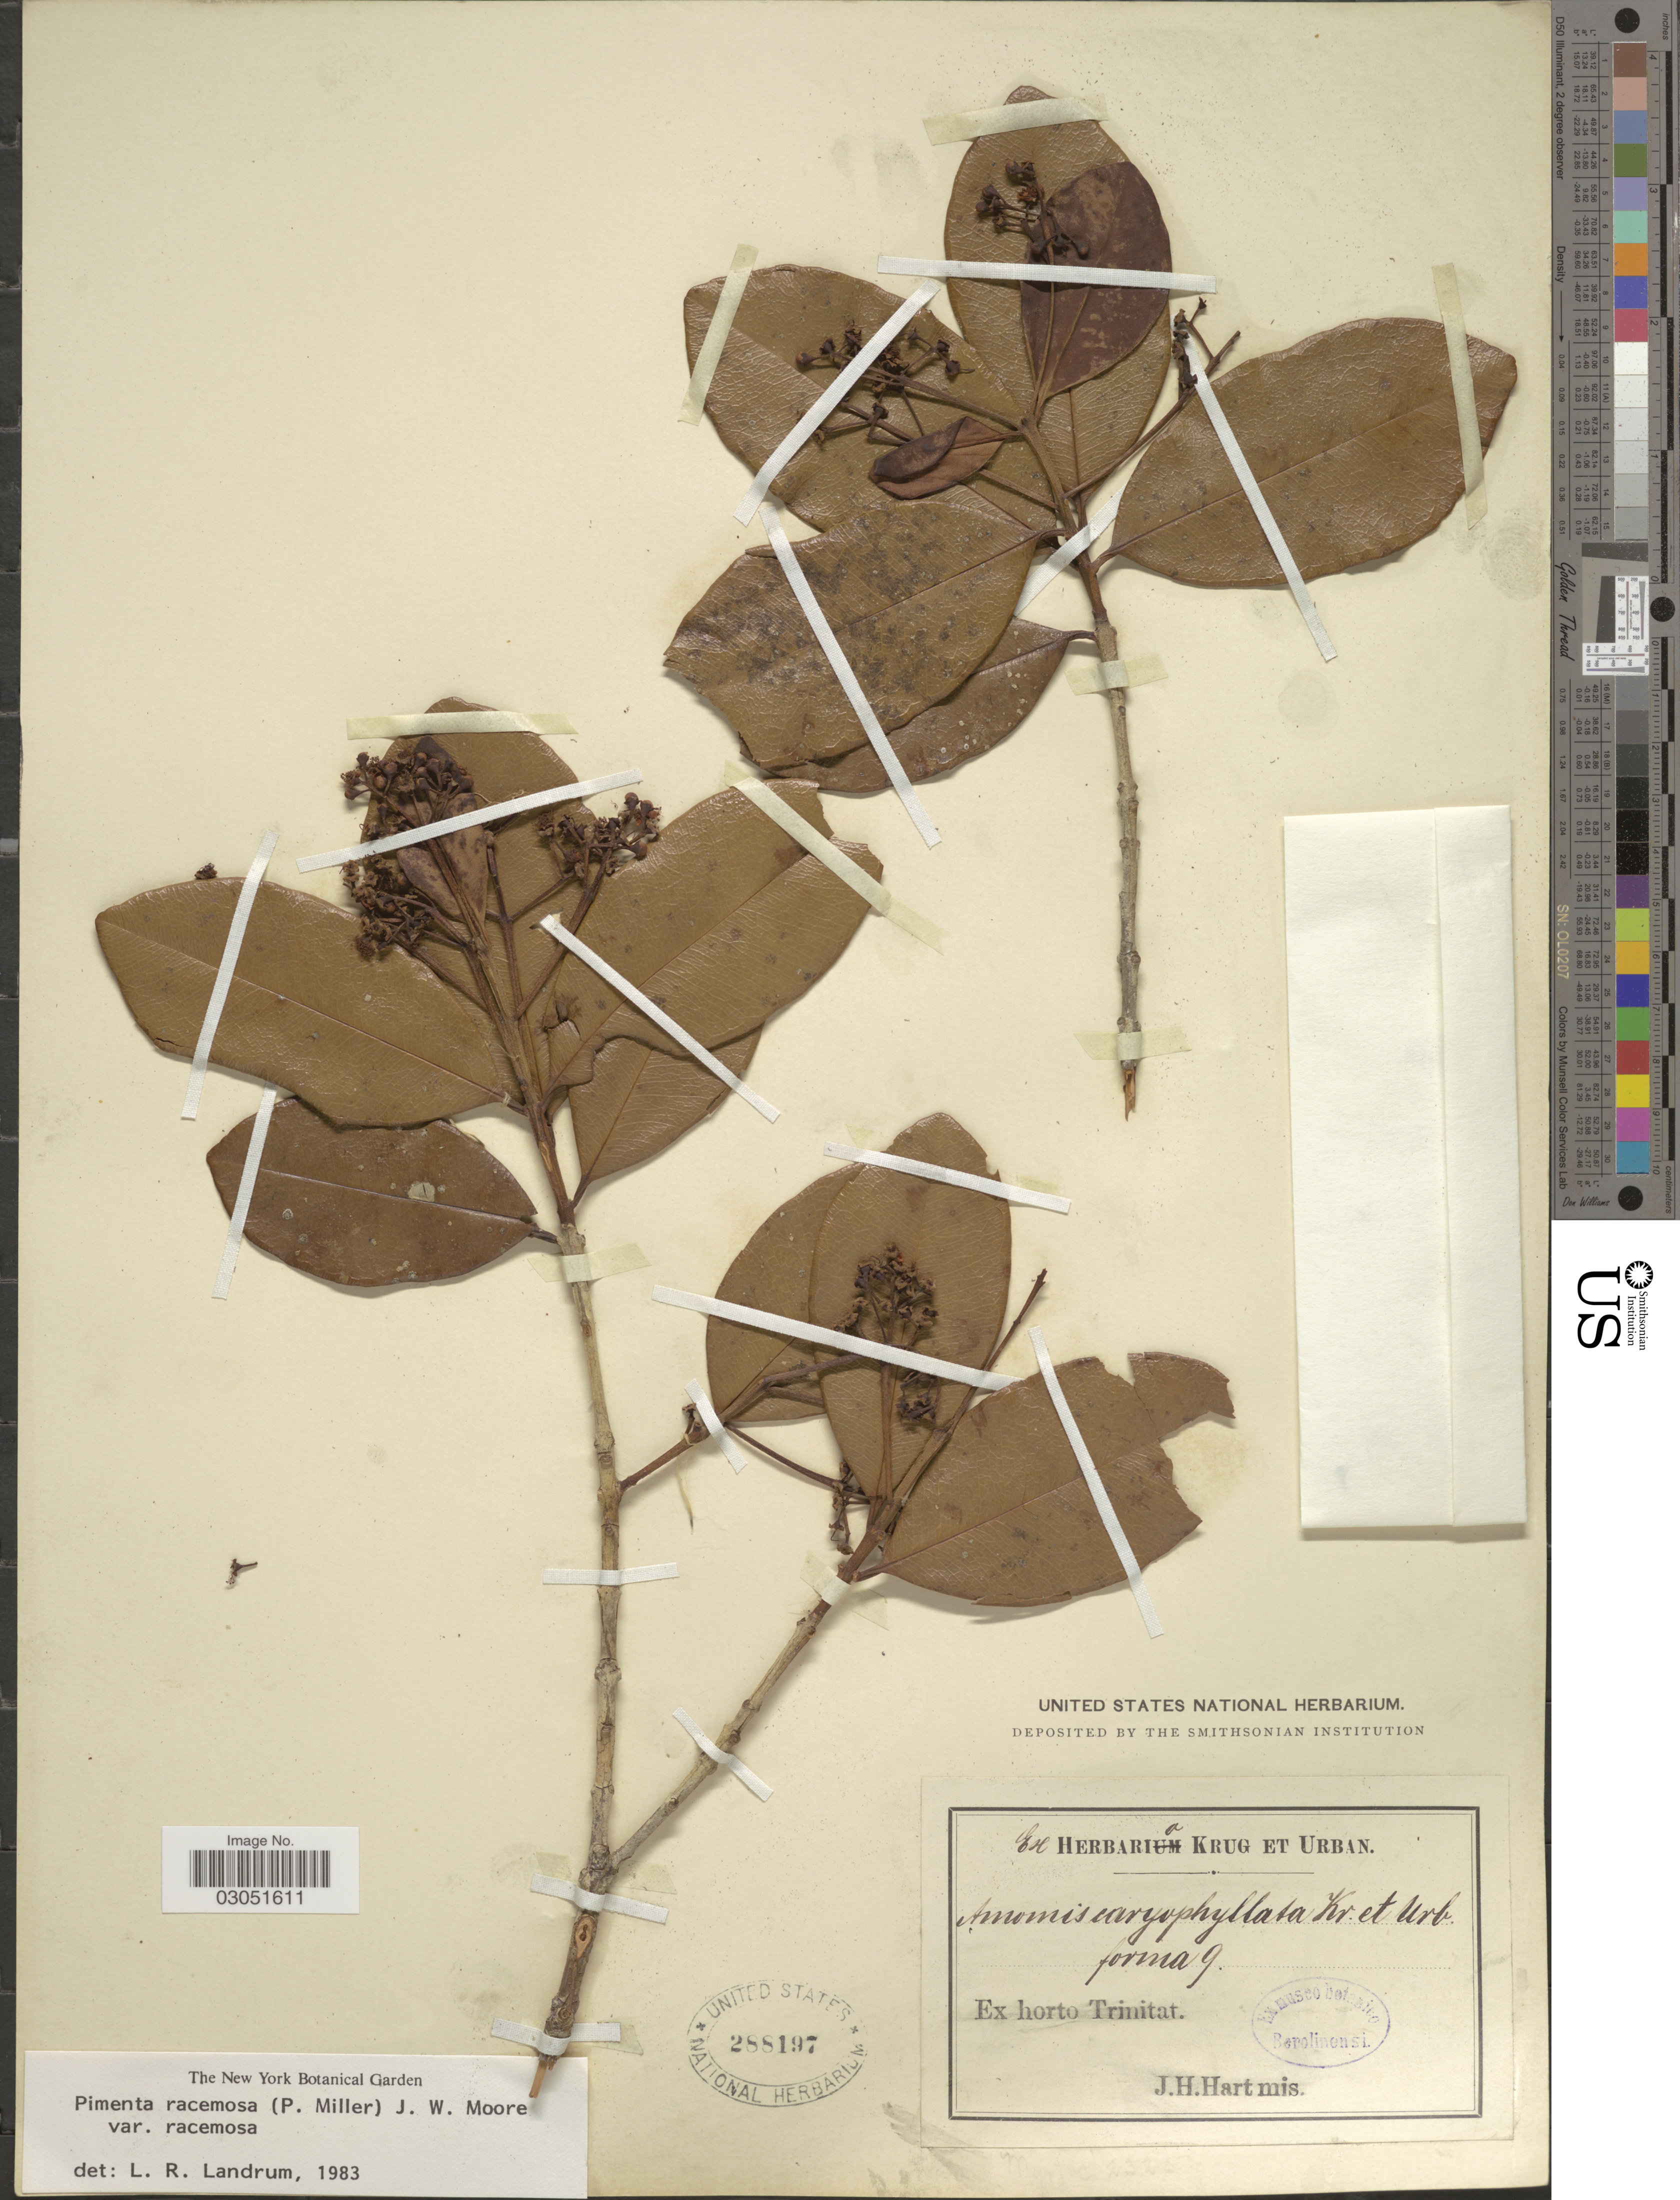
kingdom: Plantae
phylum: Tracheophyta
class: Magnoliopsida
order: Myrtales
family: Myrtaceae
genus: Pimenta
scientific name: Pimenta racemosa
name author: (Mill.) J.W. Moore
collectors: J. H. Hart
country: Trinidad and Tobago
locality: Ex horto Trinitat.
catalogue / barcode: US 288197